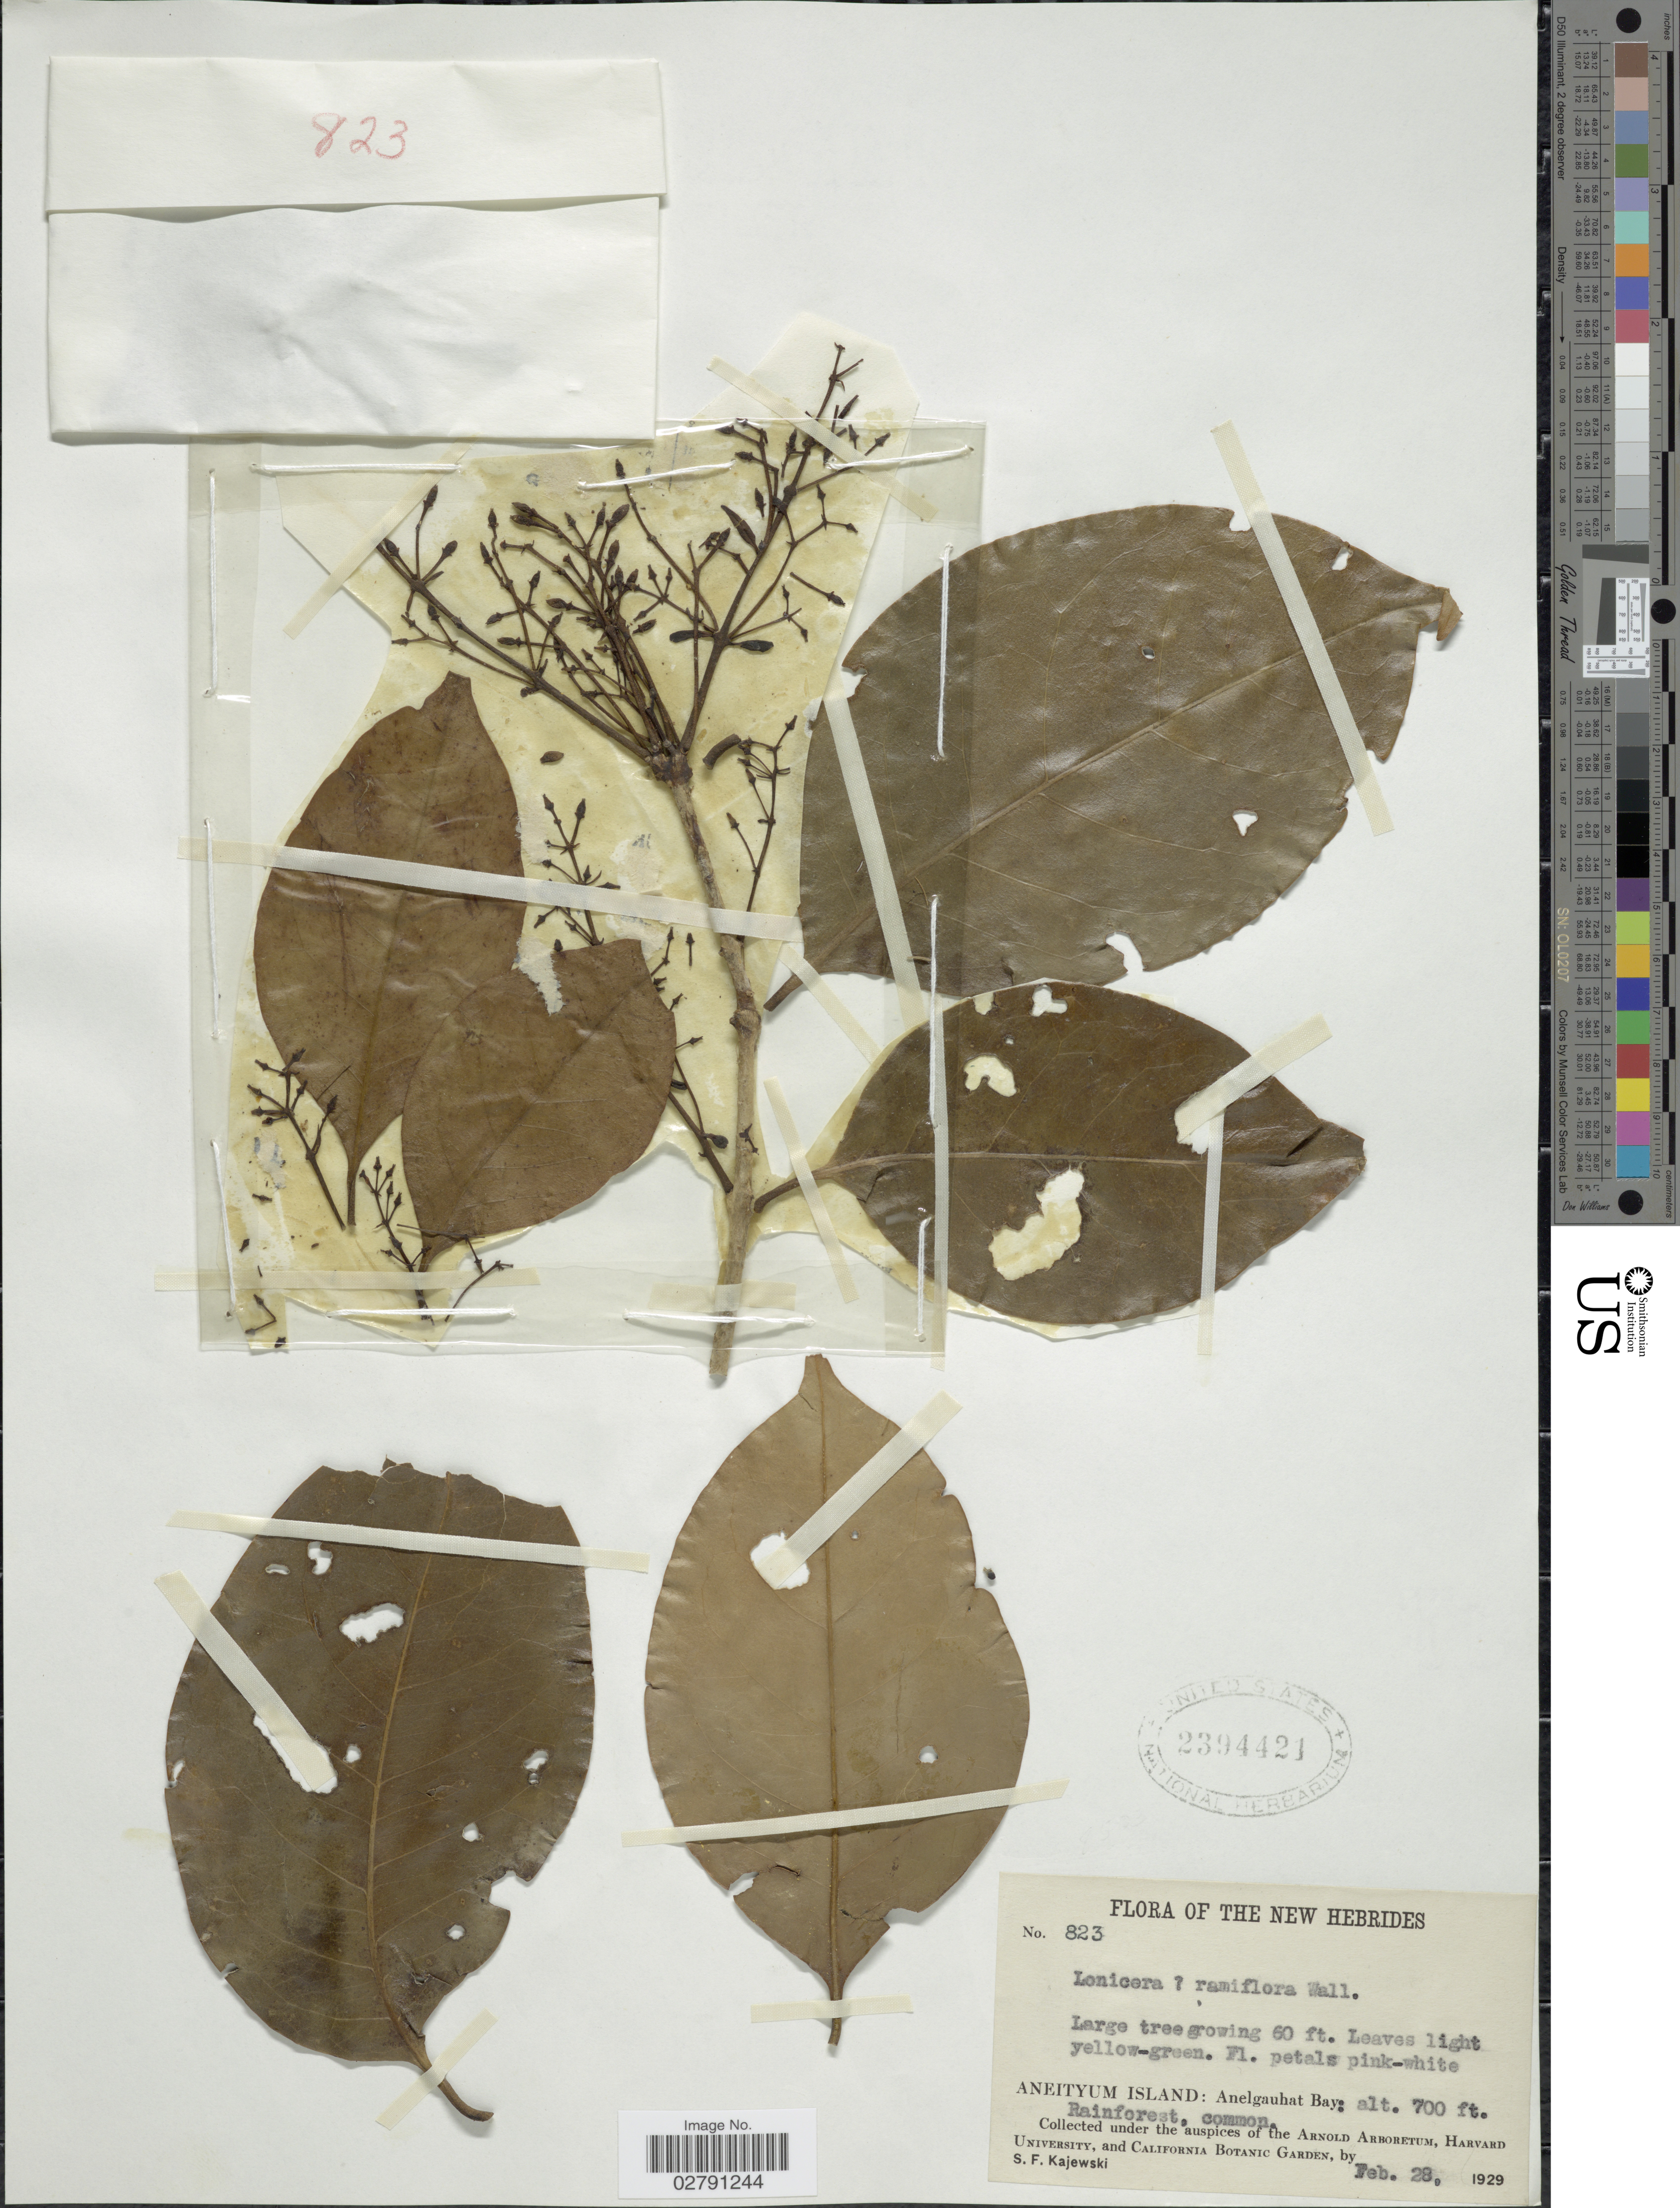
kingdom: Plantae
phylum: Tracheophyta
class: Magnoliopsida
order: Lamiales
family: Oleaceae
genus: Chionanthus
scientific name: Chionanthus ramiflorus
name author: Roxb.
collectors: S. Kajewski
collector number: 823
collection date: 1929-02-28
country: Vanuatu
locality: The New Hebrides. Aneityum Island: Anelgauhat Bay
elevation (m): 213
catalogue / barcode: US 2394421